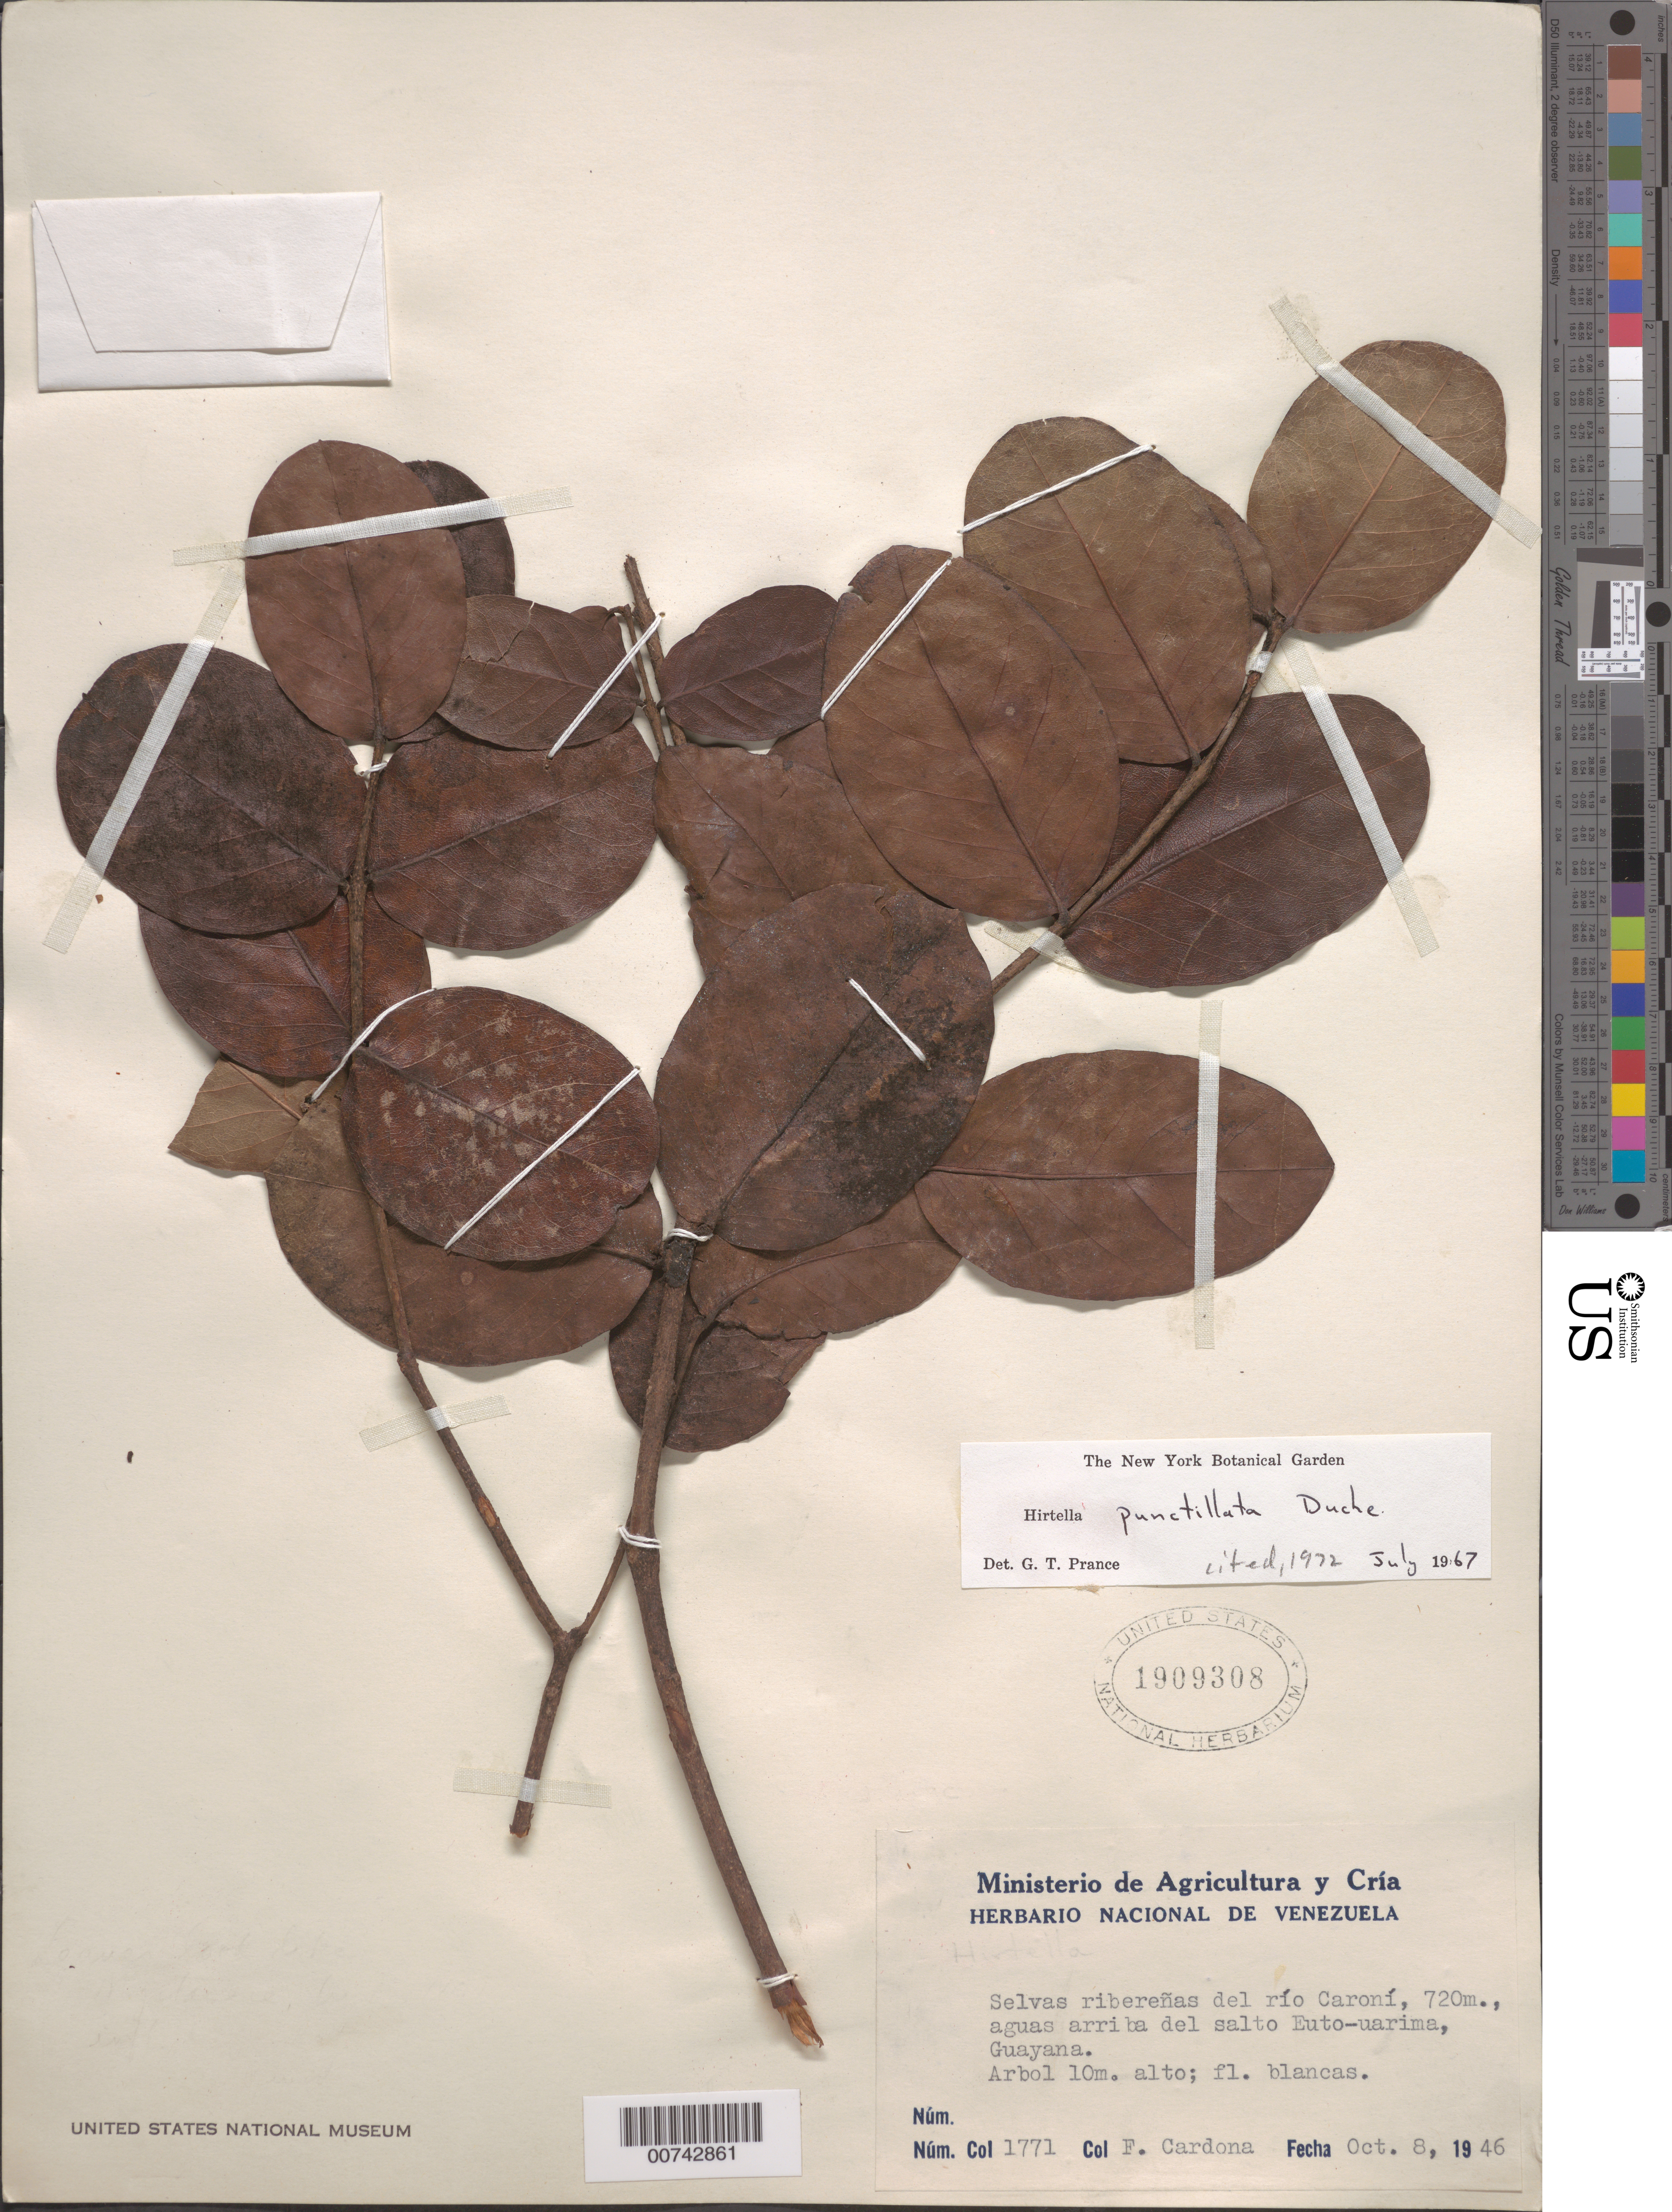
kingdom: Plantae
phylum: Tracheophyta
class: Magnoliopsida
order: Malpighiales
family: Chrysobalanaceae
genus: Hirtella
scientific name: Hirtella punctillata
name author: Ducke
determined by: Prance, G. T.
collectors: F. Cardona Puig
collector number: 1771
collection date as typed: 8-Oct-46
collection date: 1946-10-08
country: Venezuela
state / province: Bolívar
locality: Salto Euto-uarima, Río Caroní, Guayana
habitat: Selvas reiberenas del rio; aguas arriba del salto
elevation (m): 720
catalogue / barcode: US 1909308